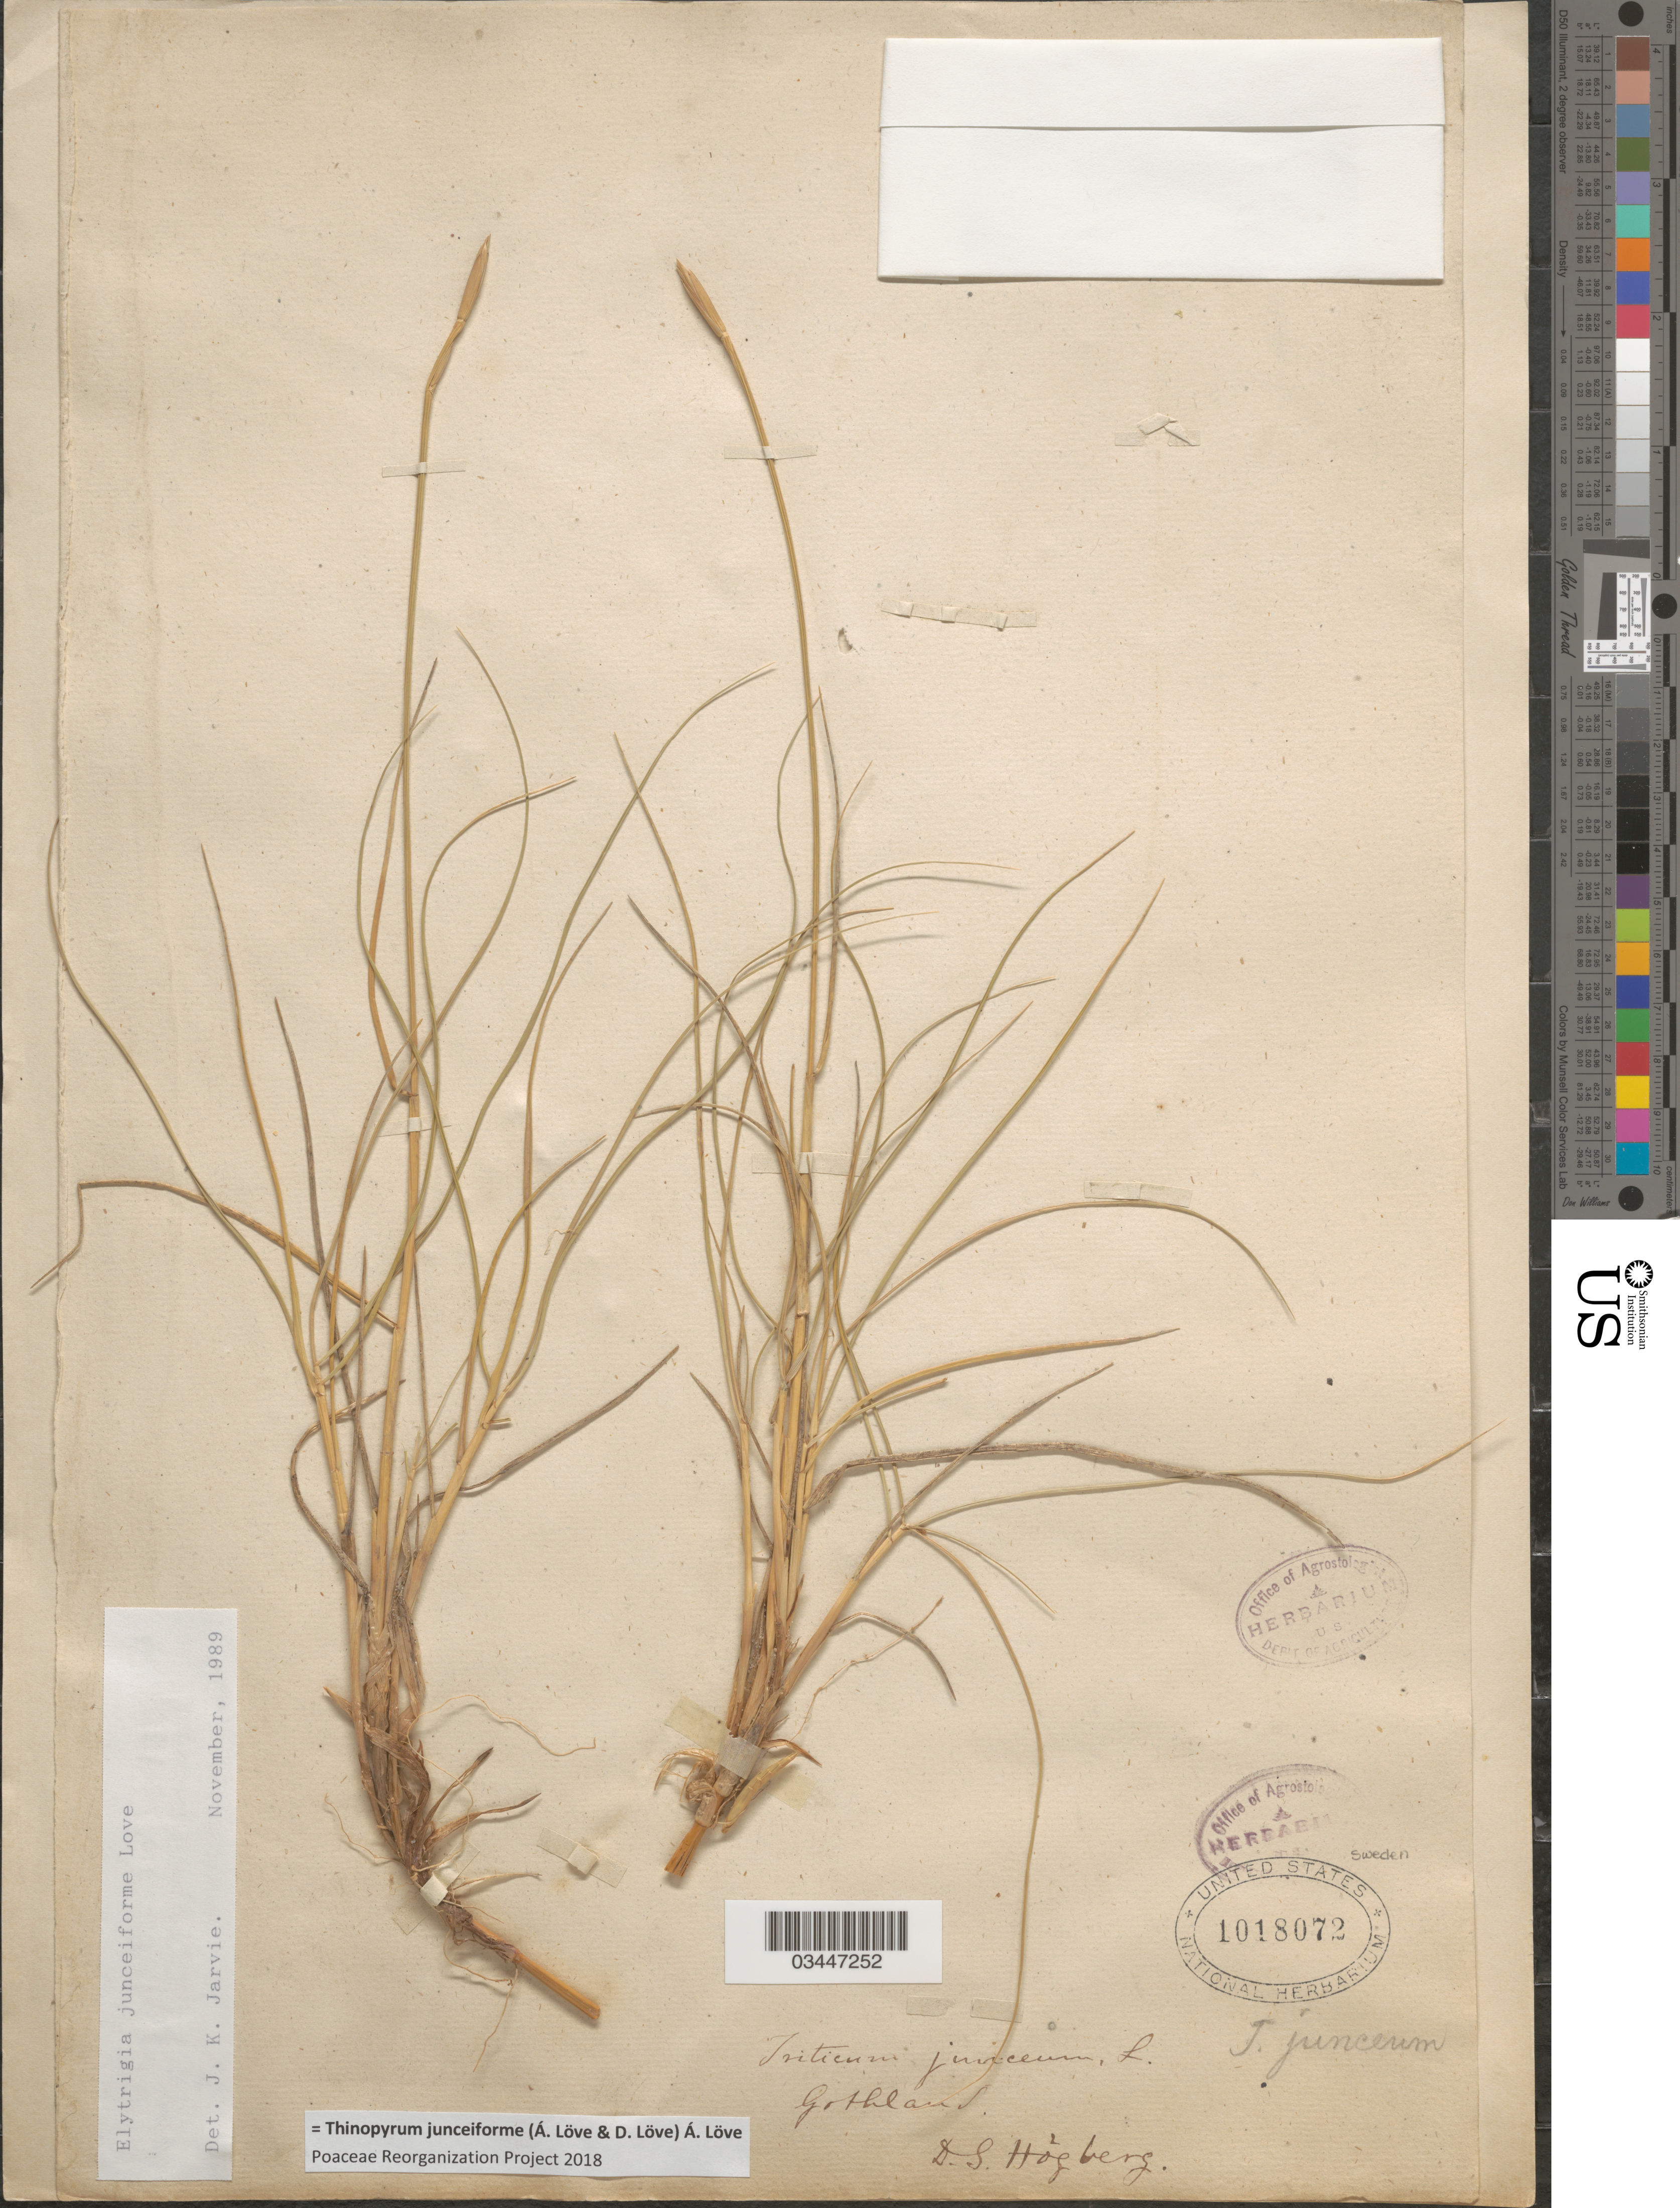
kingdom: Plantae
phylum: Tracheophyta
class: Liliopsida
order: Poales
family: Poaceae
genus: Thinopyrum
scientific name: Thinopyrum junceiforme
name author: (Á. Löve & D. Löve) Á. Löve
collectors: D. Hogberg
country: Sweden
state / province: Gotland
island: Gotland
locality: Gothland.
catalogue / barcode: US 1018072